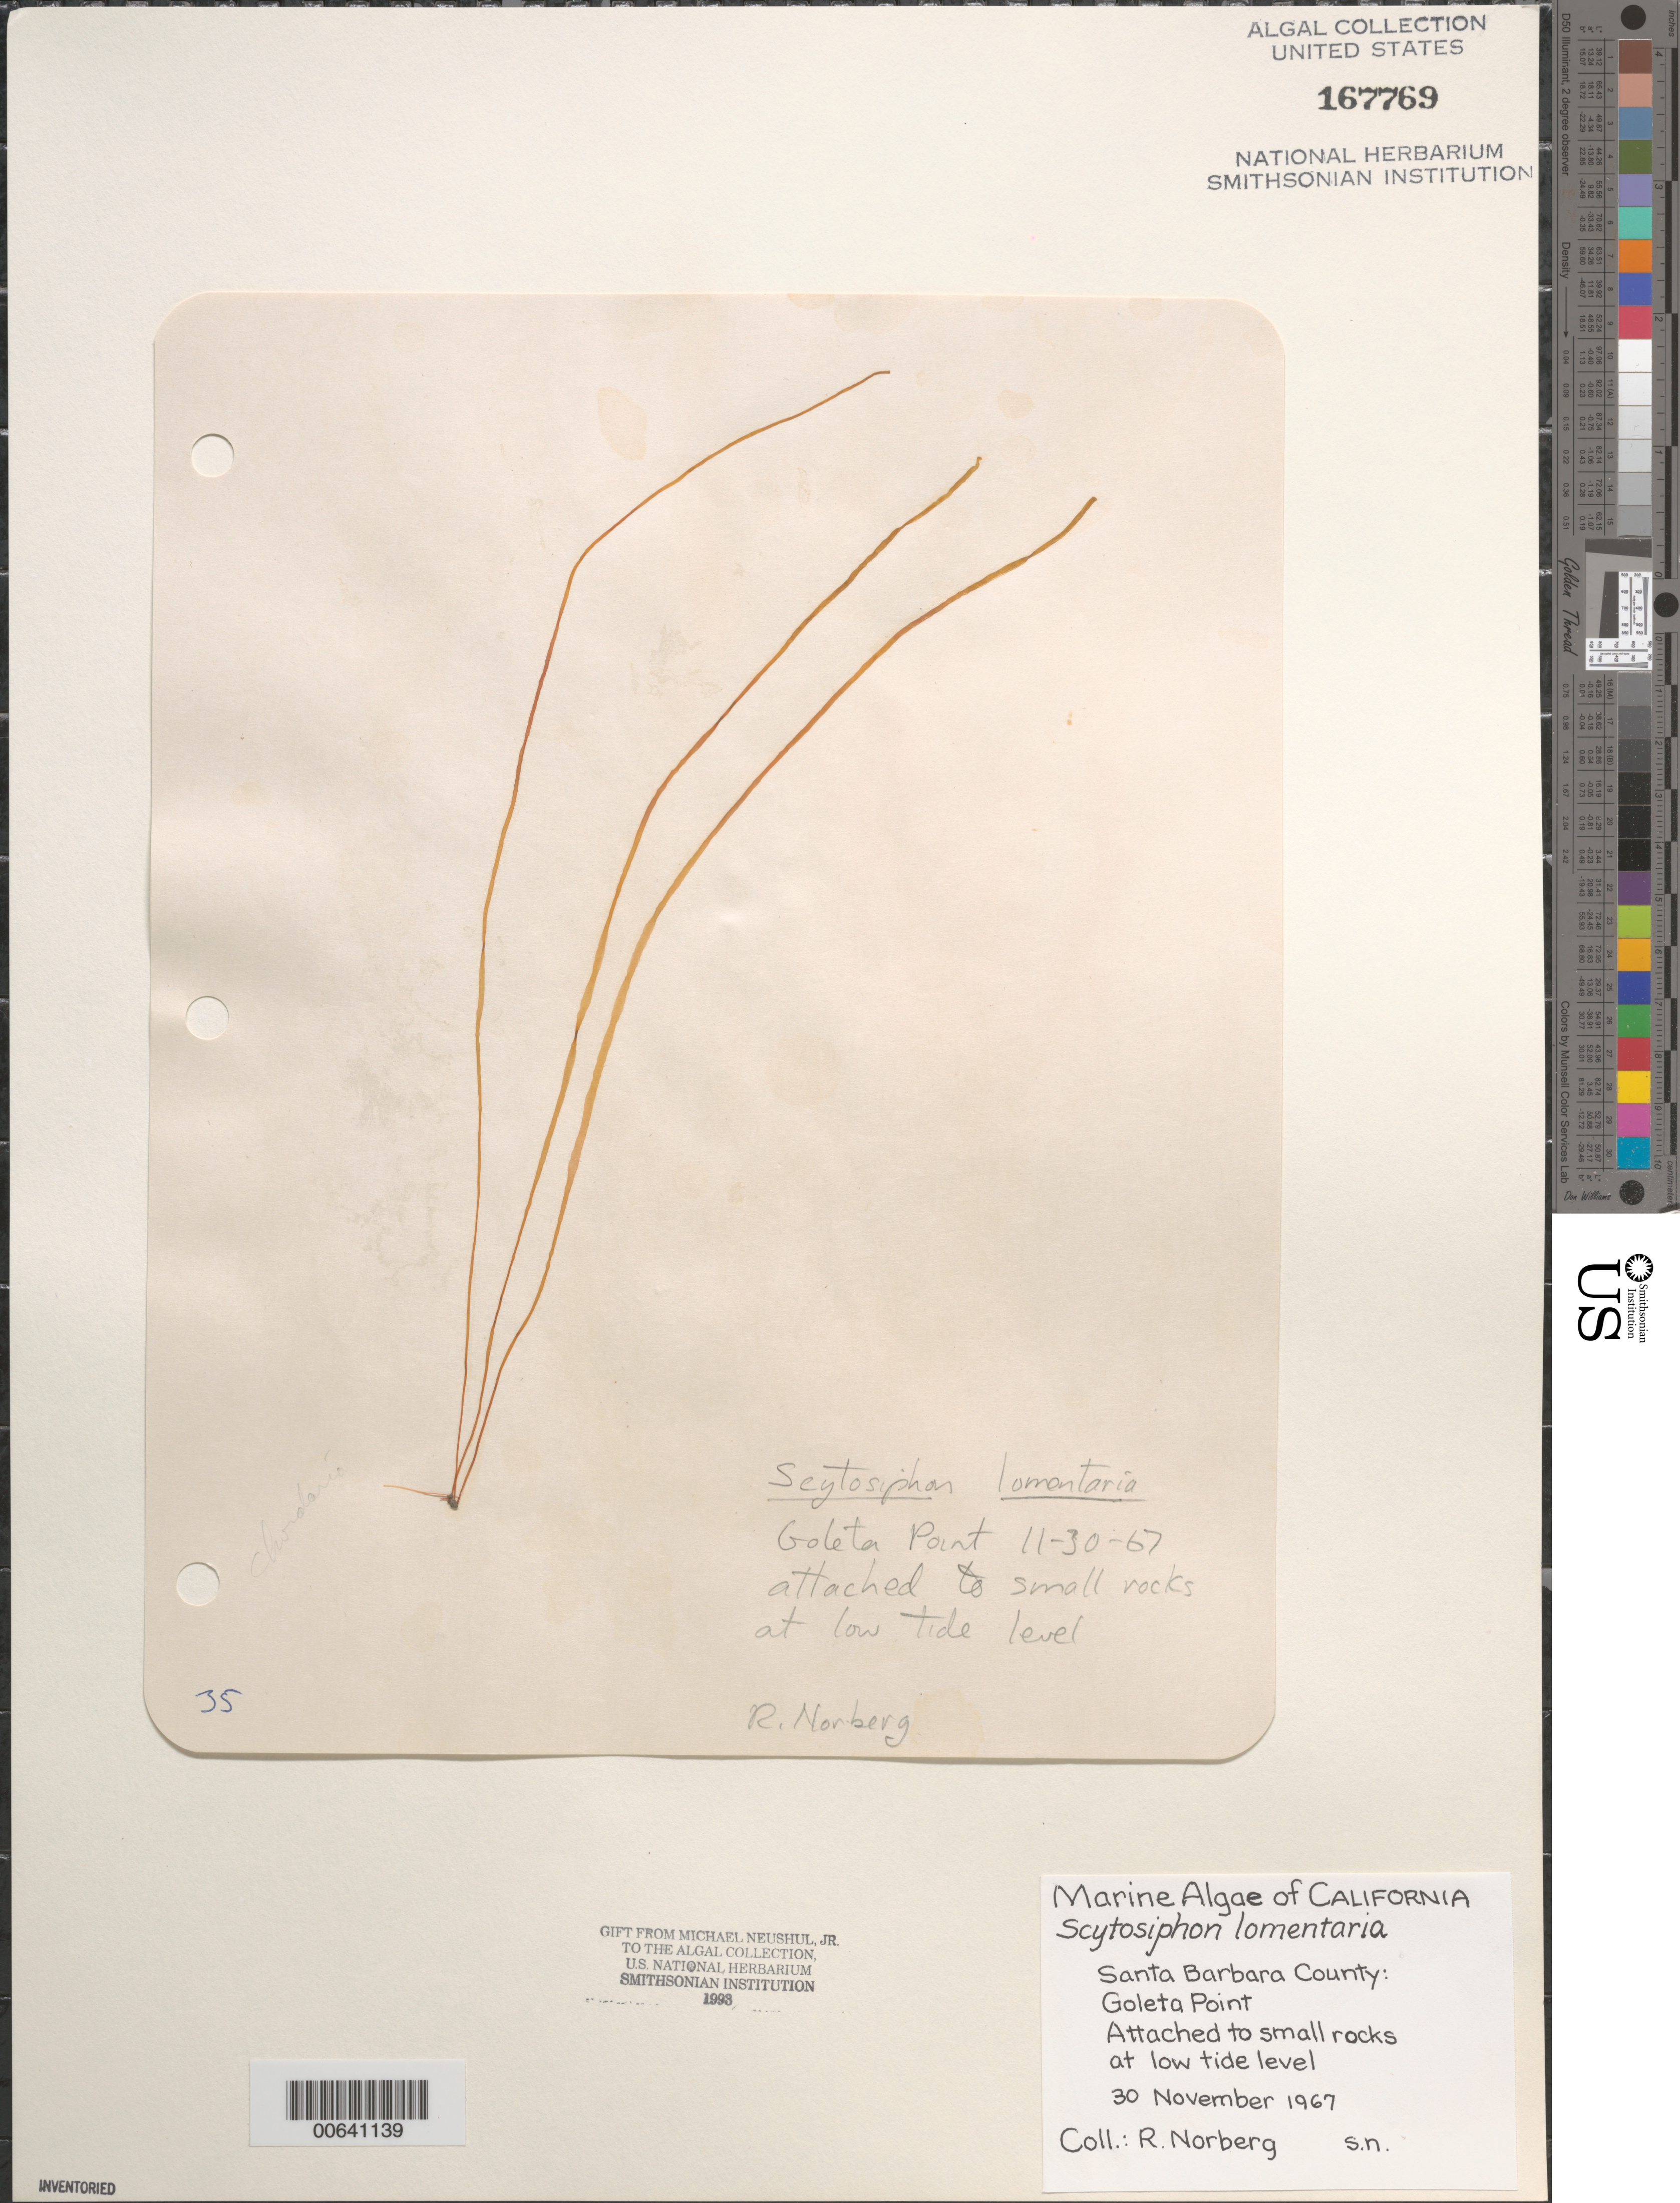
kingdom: Chromista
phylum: Ochrophyta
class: Phaeophyceae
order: Scytosiphonales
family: Scytosiphonaceae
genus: Scytosiphon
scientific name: Scytosiphon lomentaria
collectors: R. Norberg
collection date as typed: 30 Nov 1967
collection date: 1967-11-30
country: United States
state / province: California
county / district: Santa Barbara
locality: Goleta Point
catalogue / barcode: US 167769